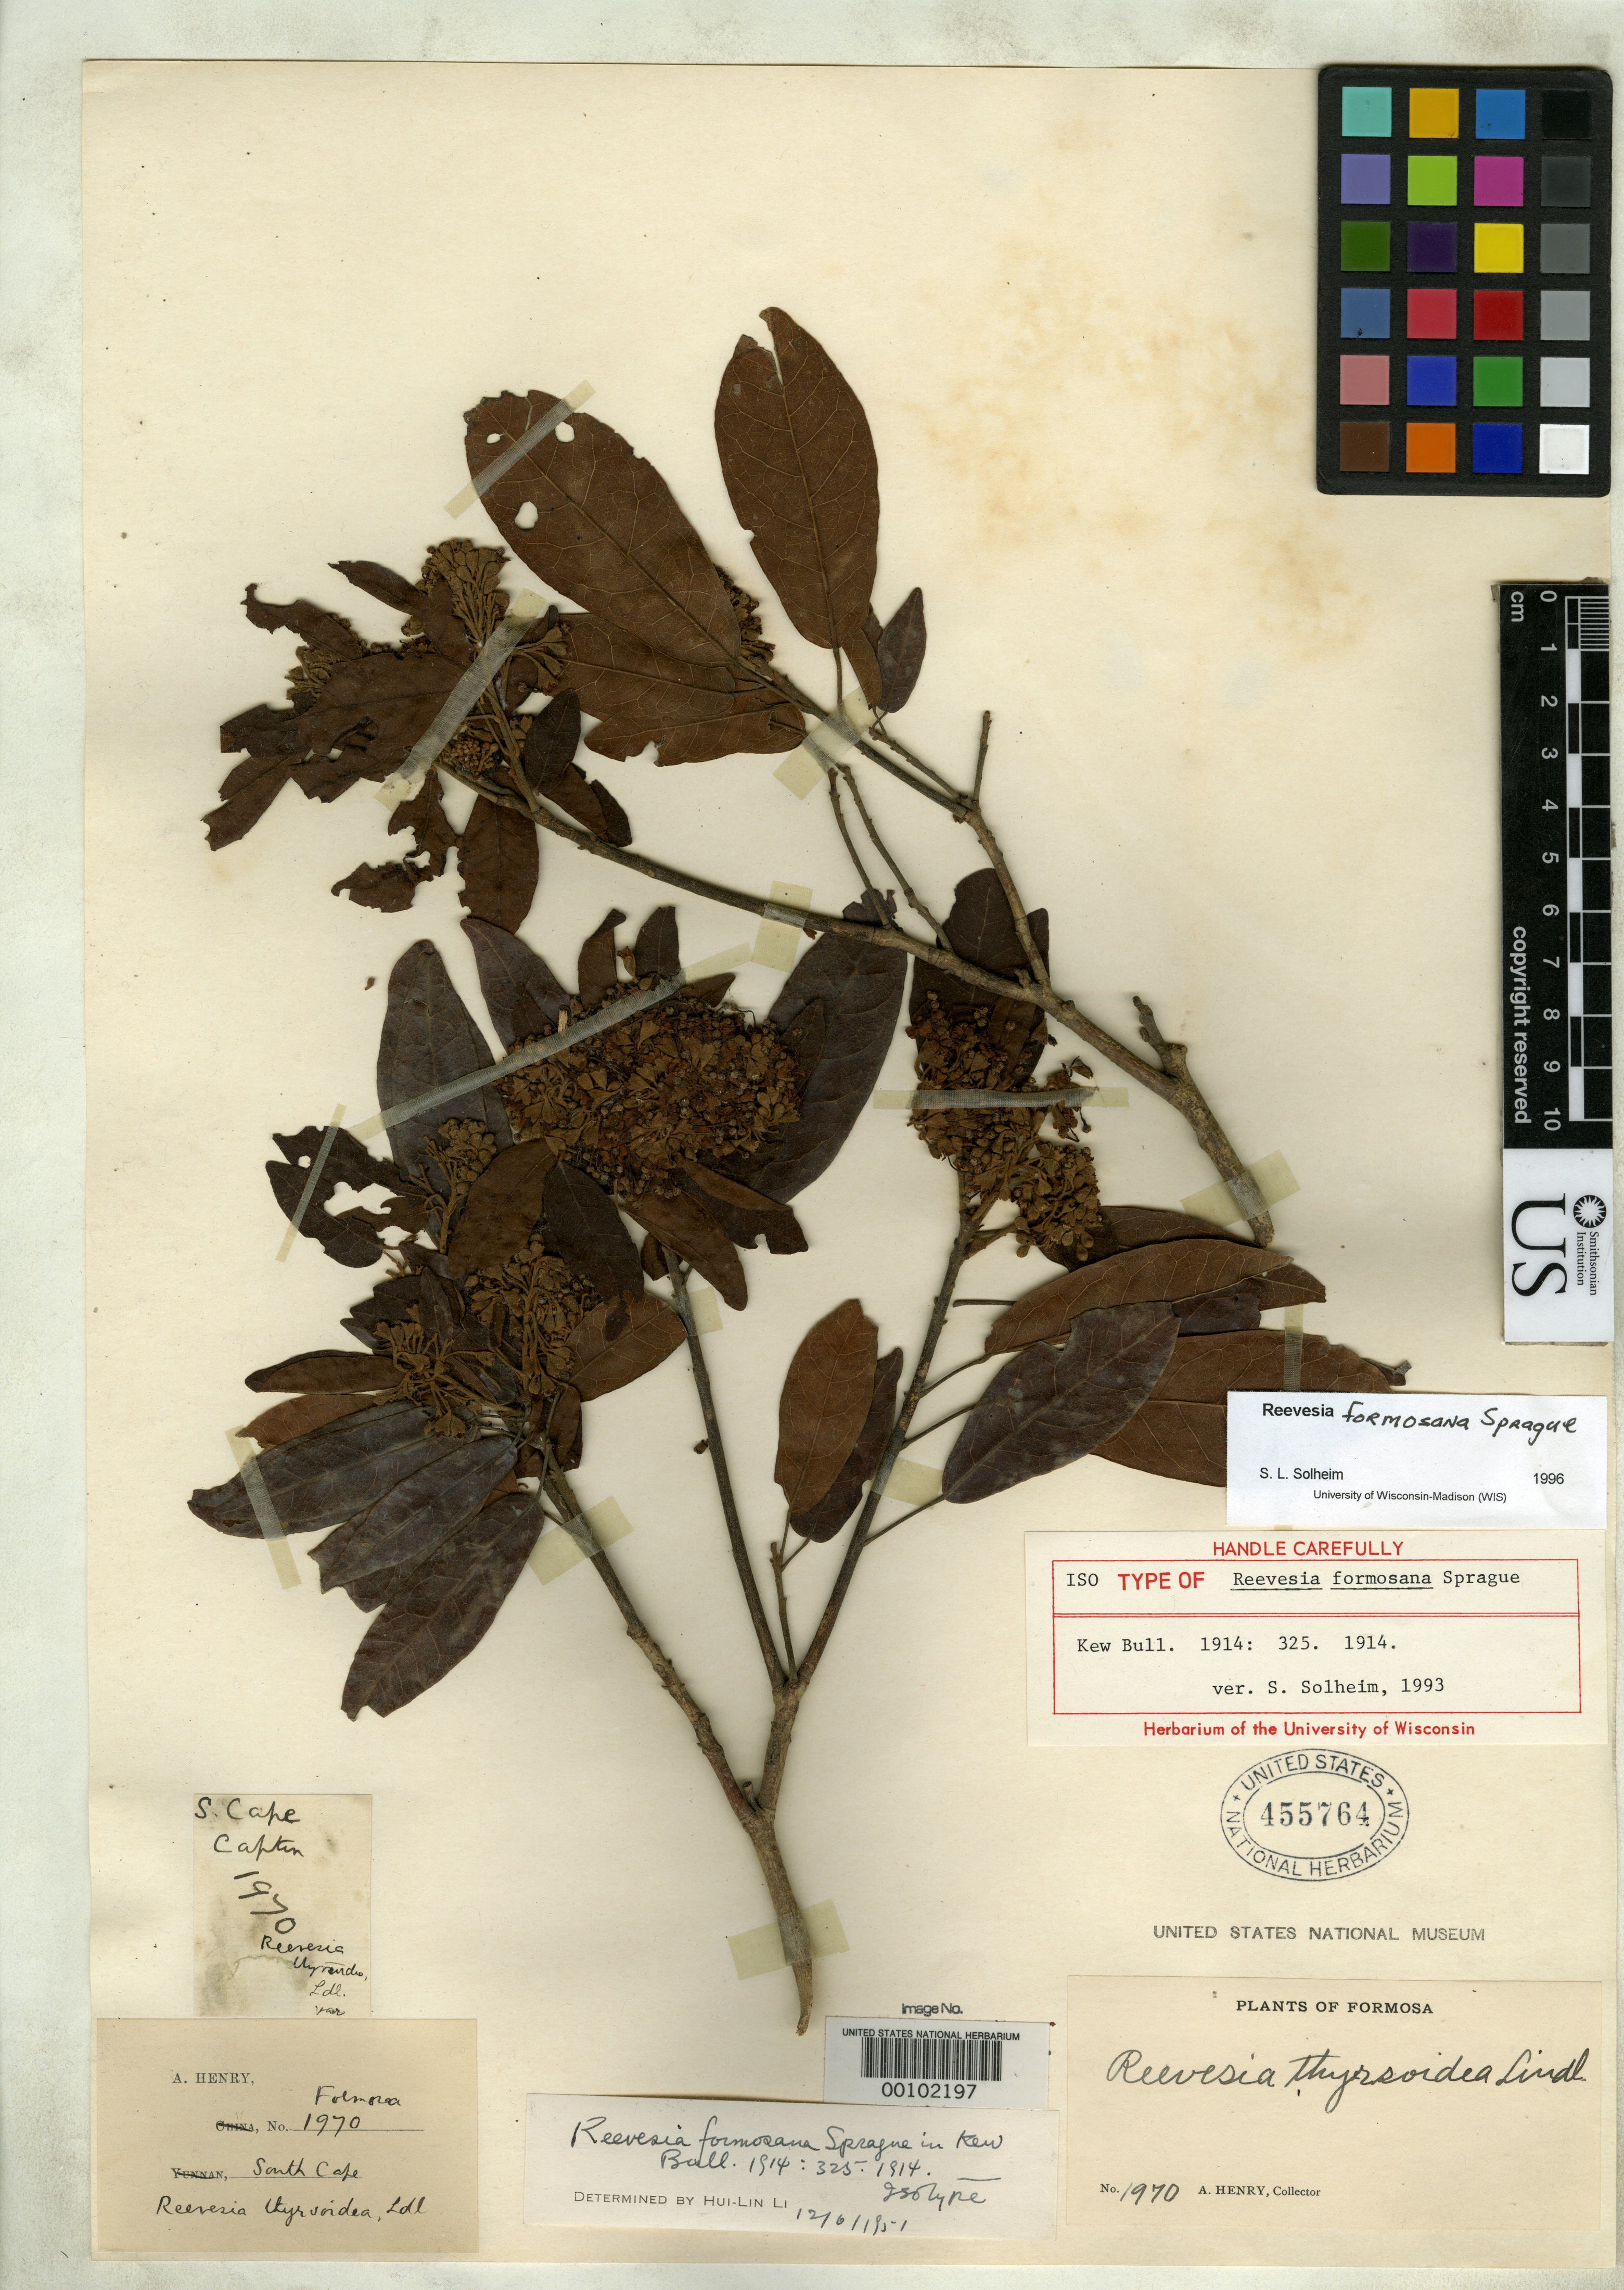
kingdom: Plantae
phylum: Tracheophyta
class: Magnoliopsida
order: Malvales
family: Malvaceae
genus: Reevesia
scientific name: Reevesia formosana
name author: Sprague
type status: Isotype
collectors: A. Henry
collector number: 1970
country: Taiwan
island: Taiwan [Formosa]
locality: South cape.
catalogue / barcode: US 455764